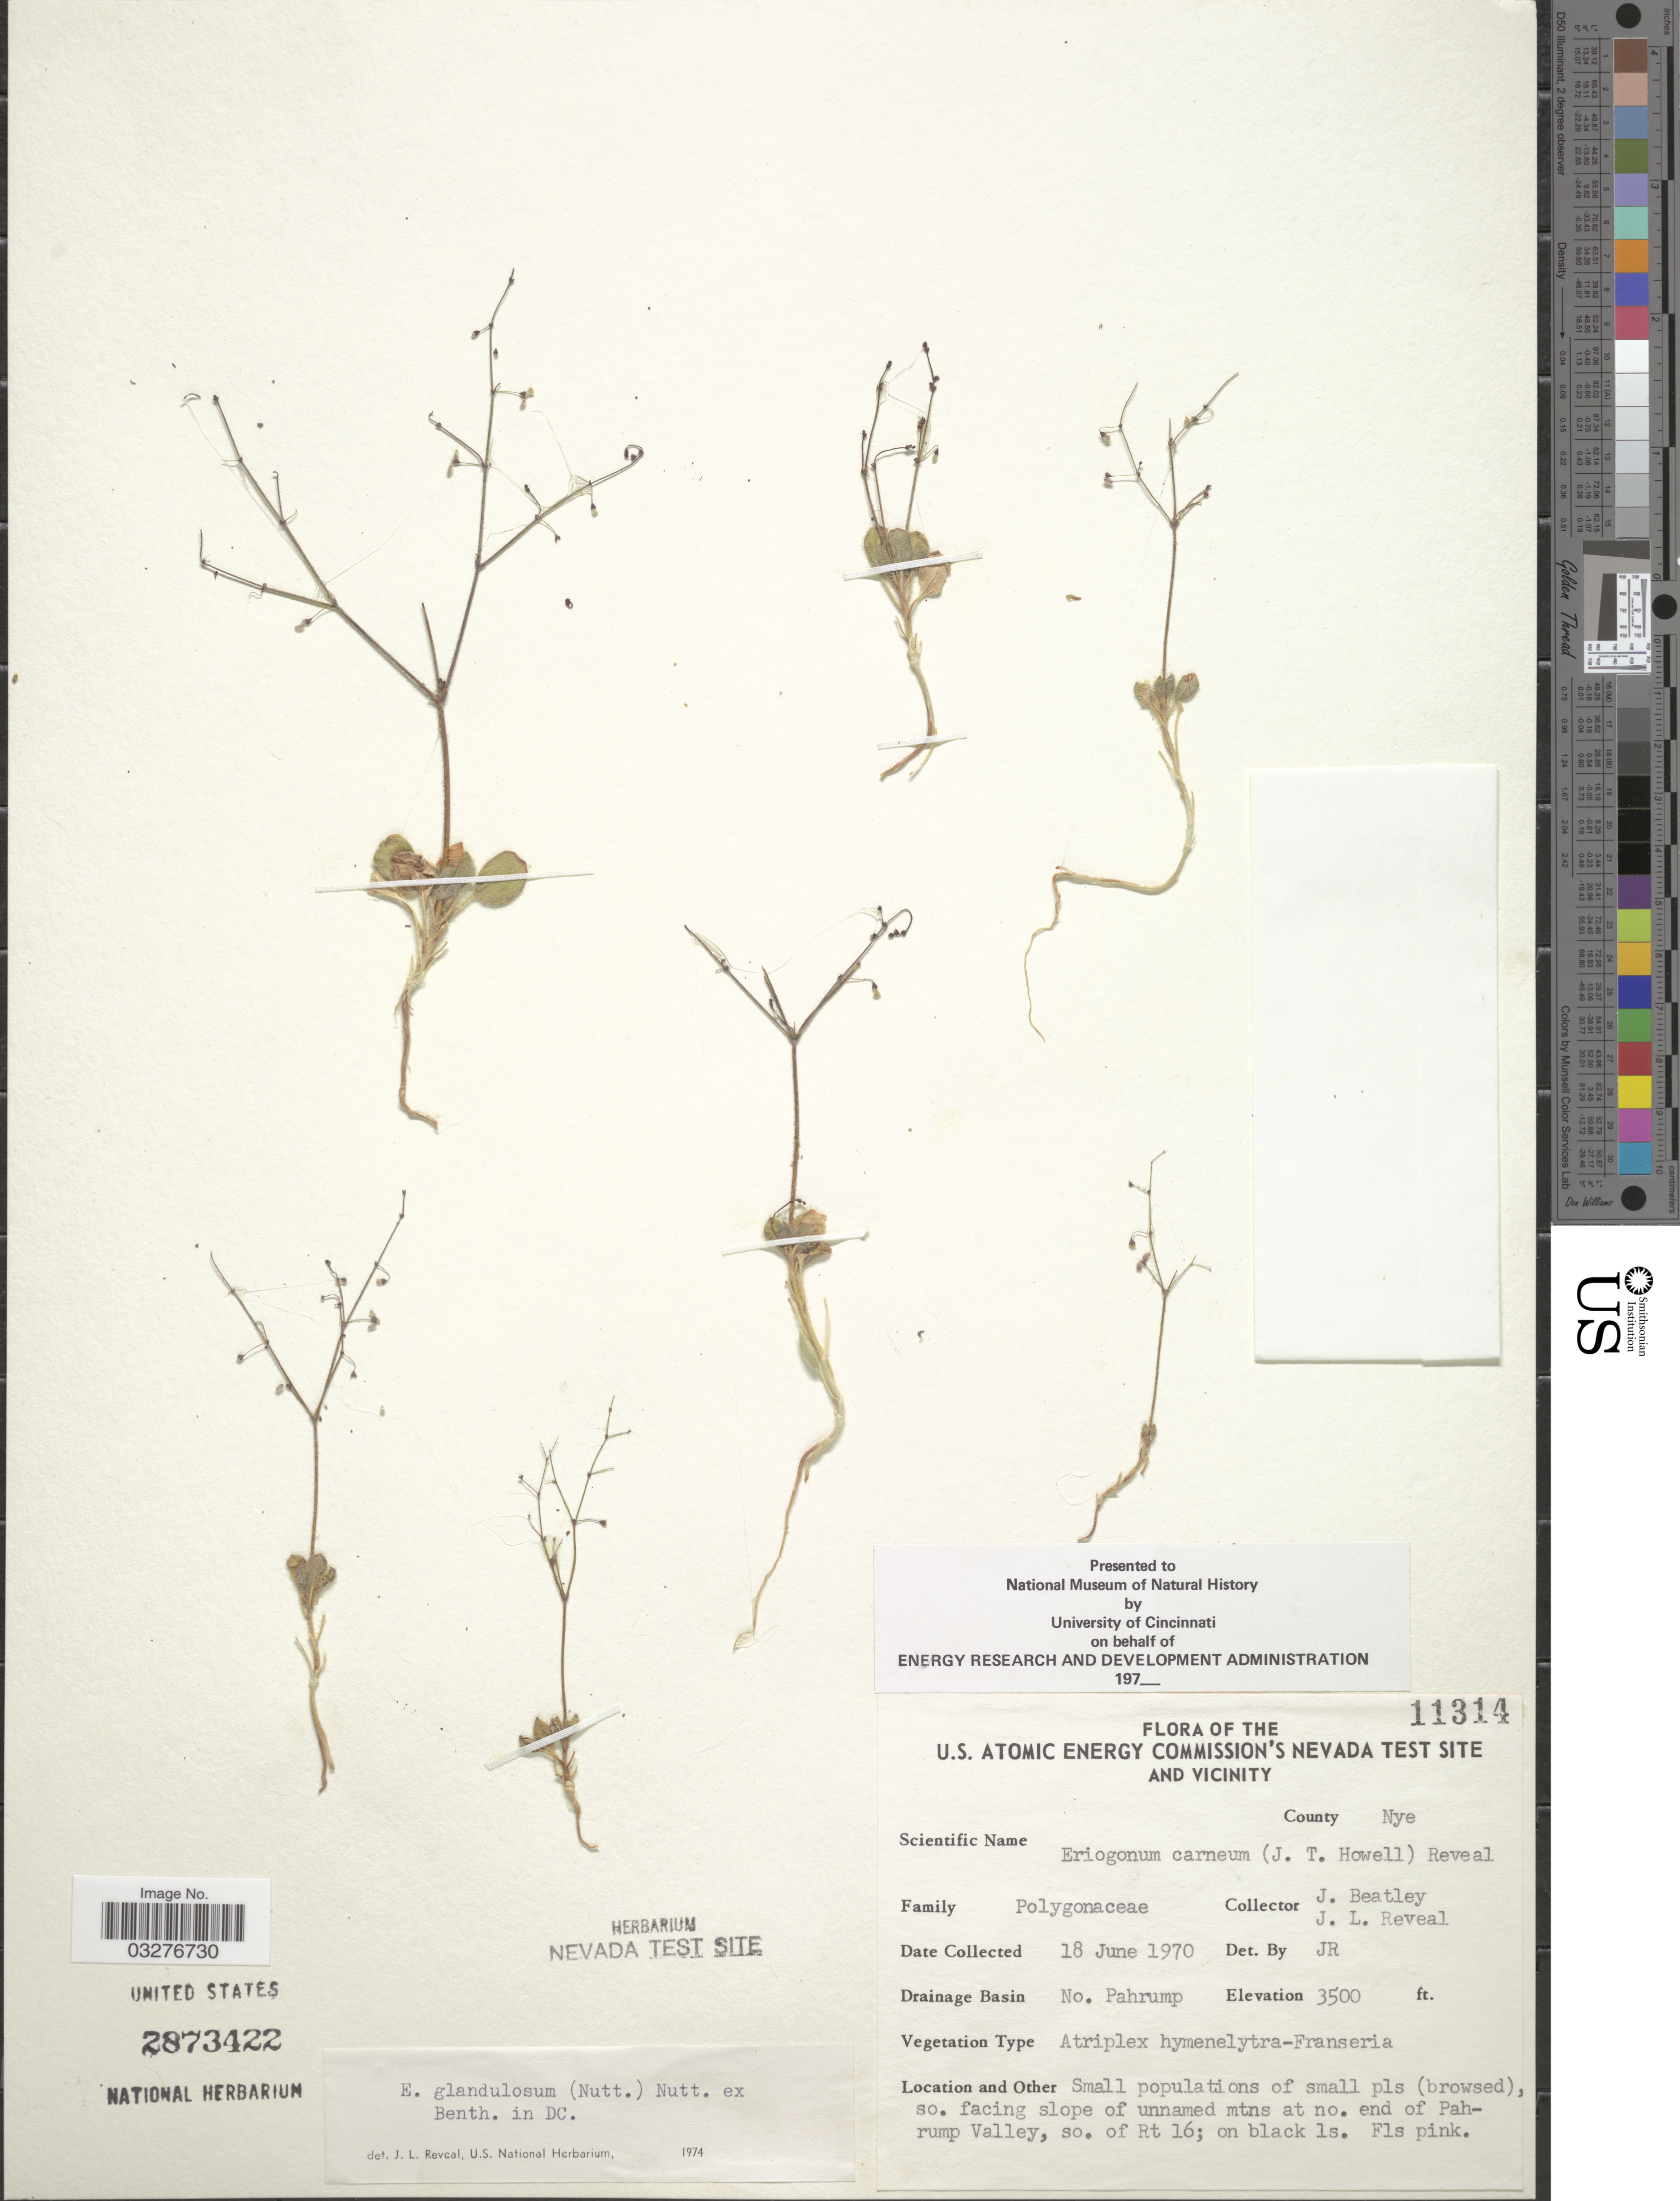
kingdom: Plantae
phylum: Tracheophyta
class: Magnoliopsida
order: Caryophyllales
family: Polygonaceae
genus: Eriogonum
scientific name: Eriogonum glandulosum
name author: (Nutt.) Nutt. ex Benth.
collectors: J. C. Beatley & J. L. Reveal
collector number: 11314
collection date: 1970-06-18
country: United States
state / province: Nevada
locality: U. S. Atomic Energy Commission's Nevada Test Site and Vicinity. County Nye. Drainage Basin No. Pahrump. So. facing slope of unnamed mtns at no. end of Pahrump Valley, so. of Rt 16.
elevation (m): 1067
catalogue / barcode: US 2873422